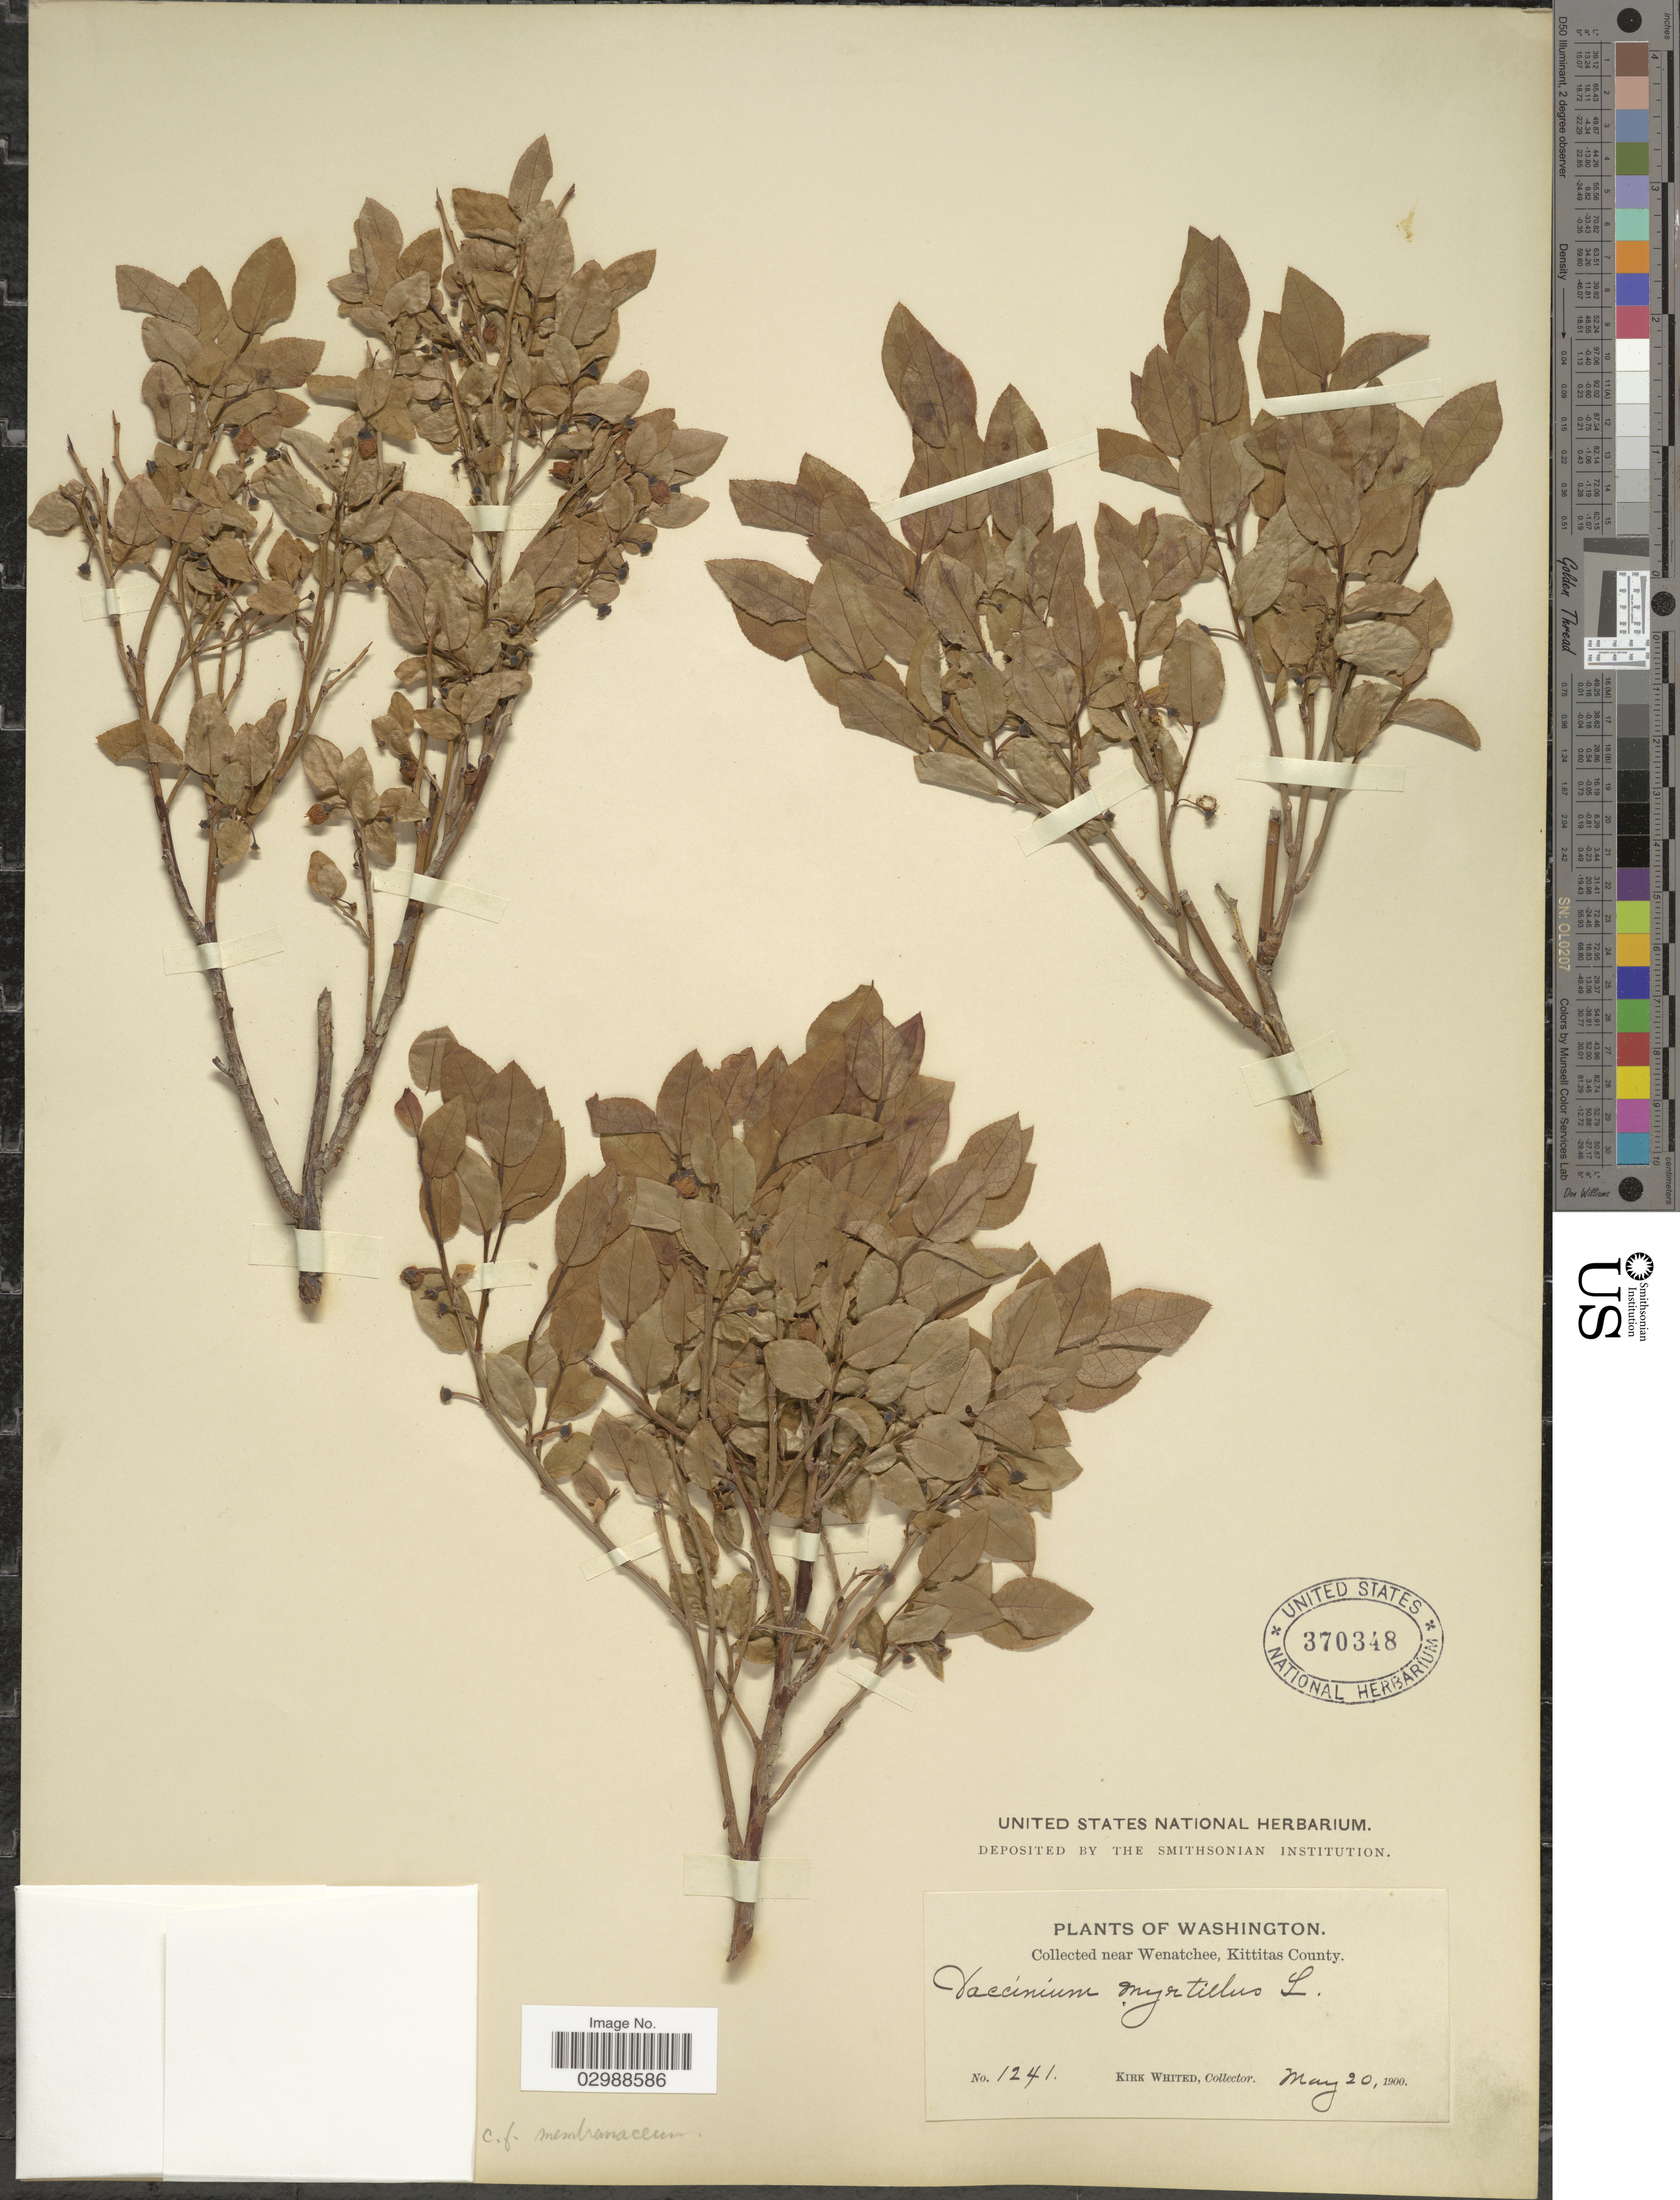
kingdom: Plantae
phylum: Tracheophyta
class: Magnoliopsida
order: Ericales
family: Ericaceae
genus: Vaccinium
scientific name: Vaccinium membranaceum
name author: Douglas ex Torr.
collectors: K. Whited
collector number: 1241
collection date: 1900-05-20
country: United States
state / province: Washington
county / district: Kittitas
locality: Near Wenatchee, Kittitas County.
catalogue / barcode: US 370348